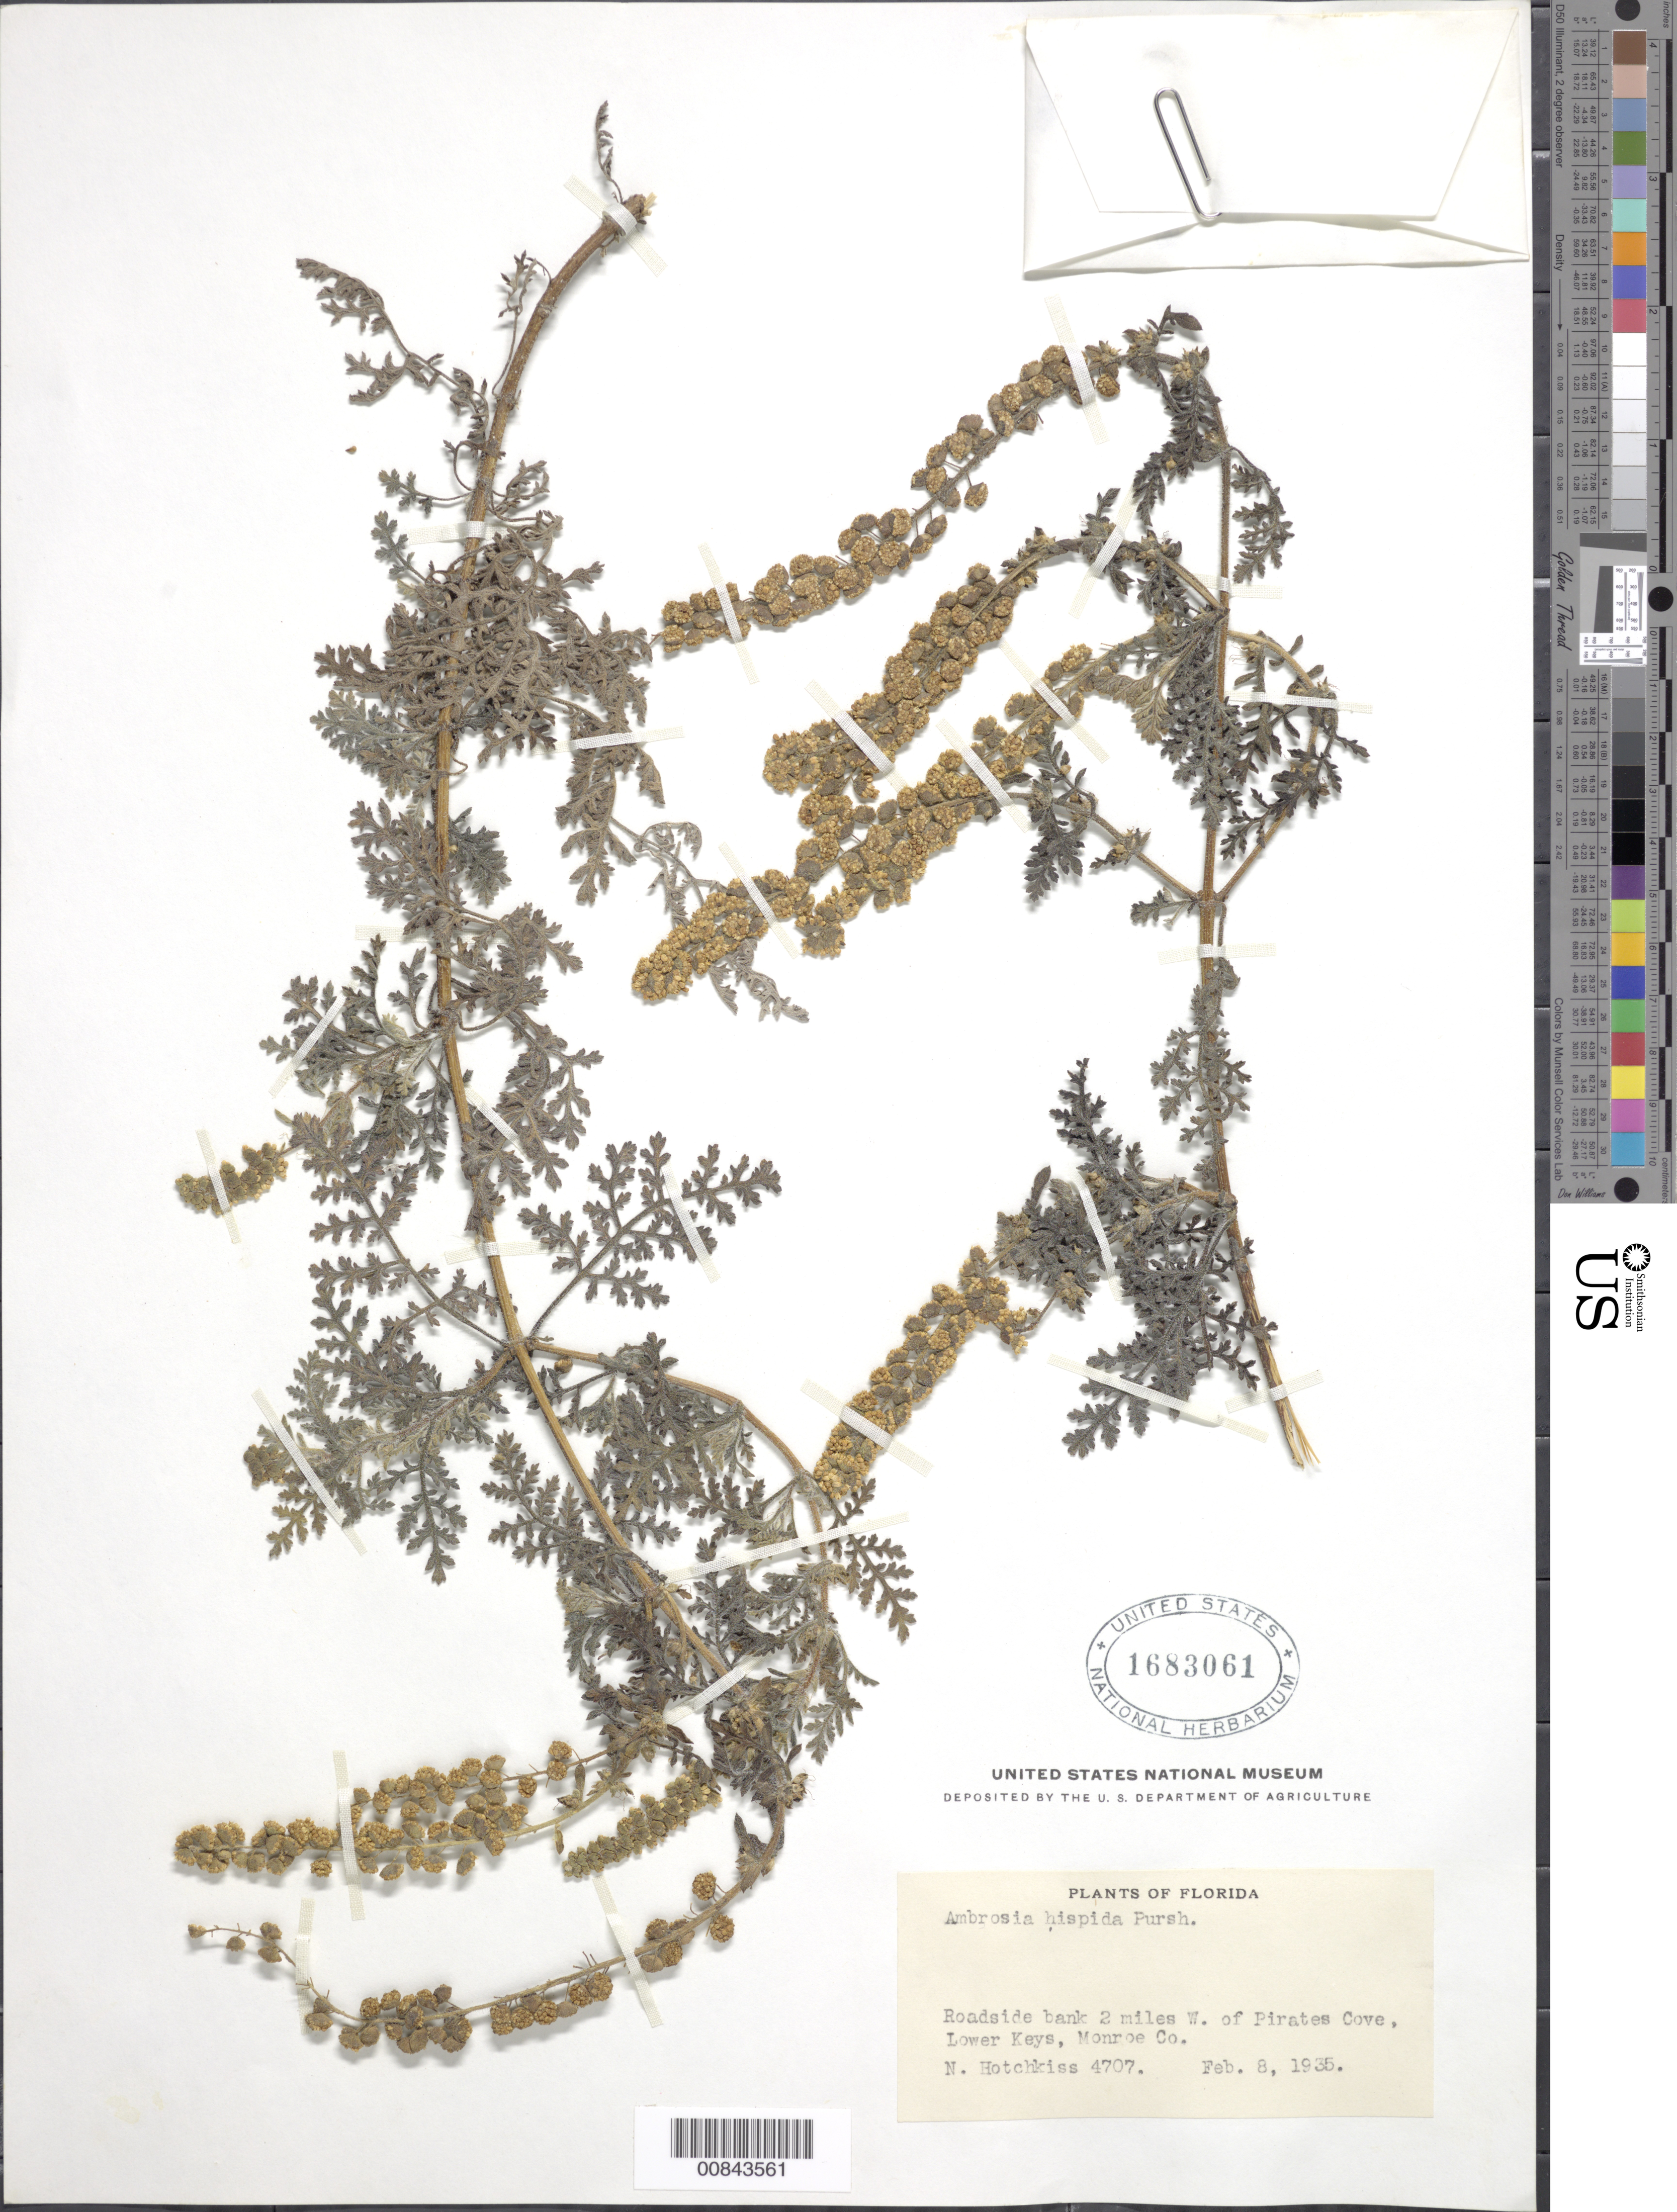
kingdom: Plantae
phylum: Tracheophyta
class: Magnoliopsida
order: Asterales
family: Asteraceae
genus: Ambrosia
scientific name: Ambrosia hispida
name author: Pursh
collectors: N. Hotchkiss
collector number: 4707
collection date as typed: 08 Feb 1935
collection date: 1935-02-08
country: United States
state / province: Florida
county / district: Monroe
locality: W of Pirates Cove, lower Keys.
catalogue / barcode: US 1683061